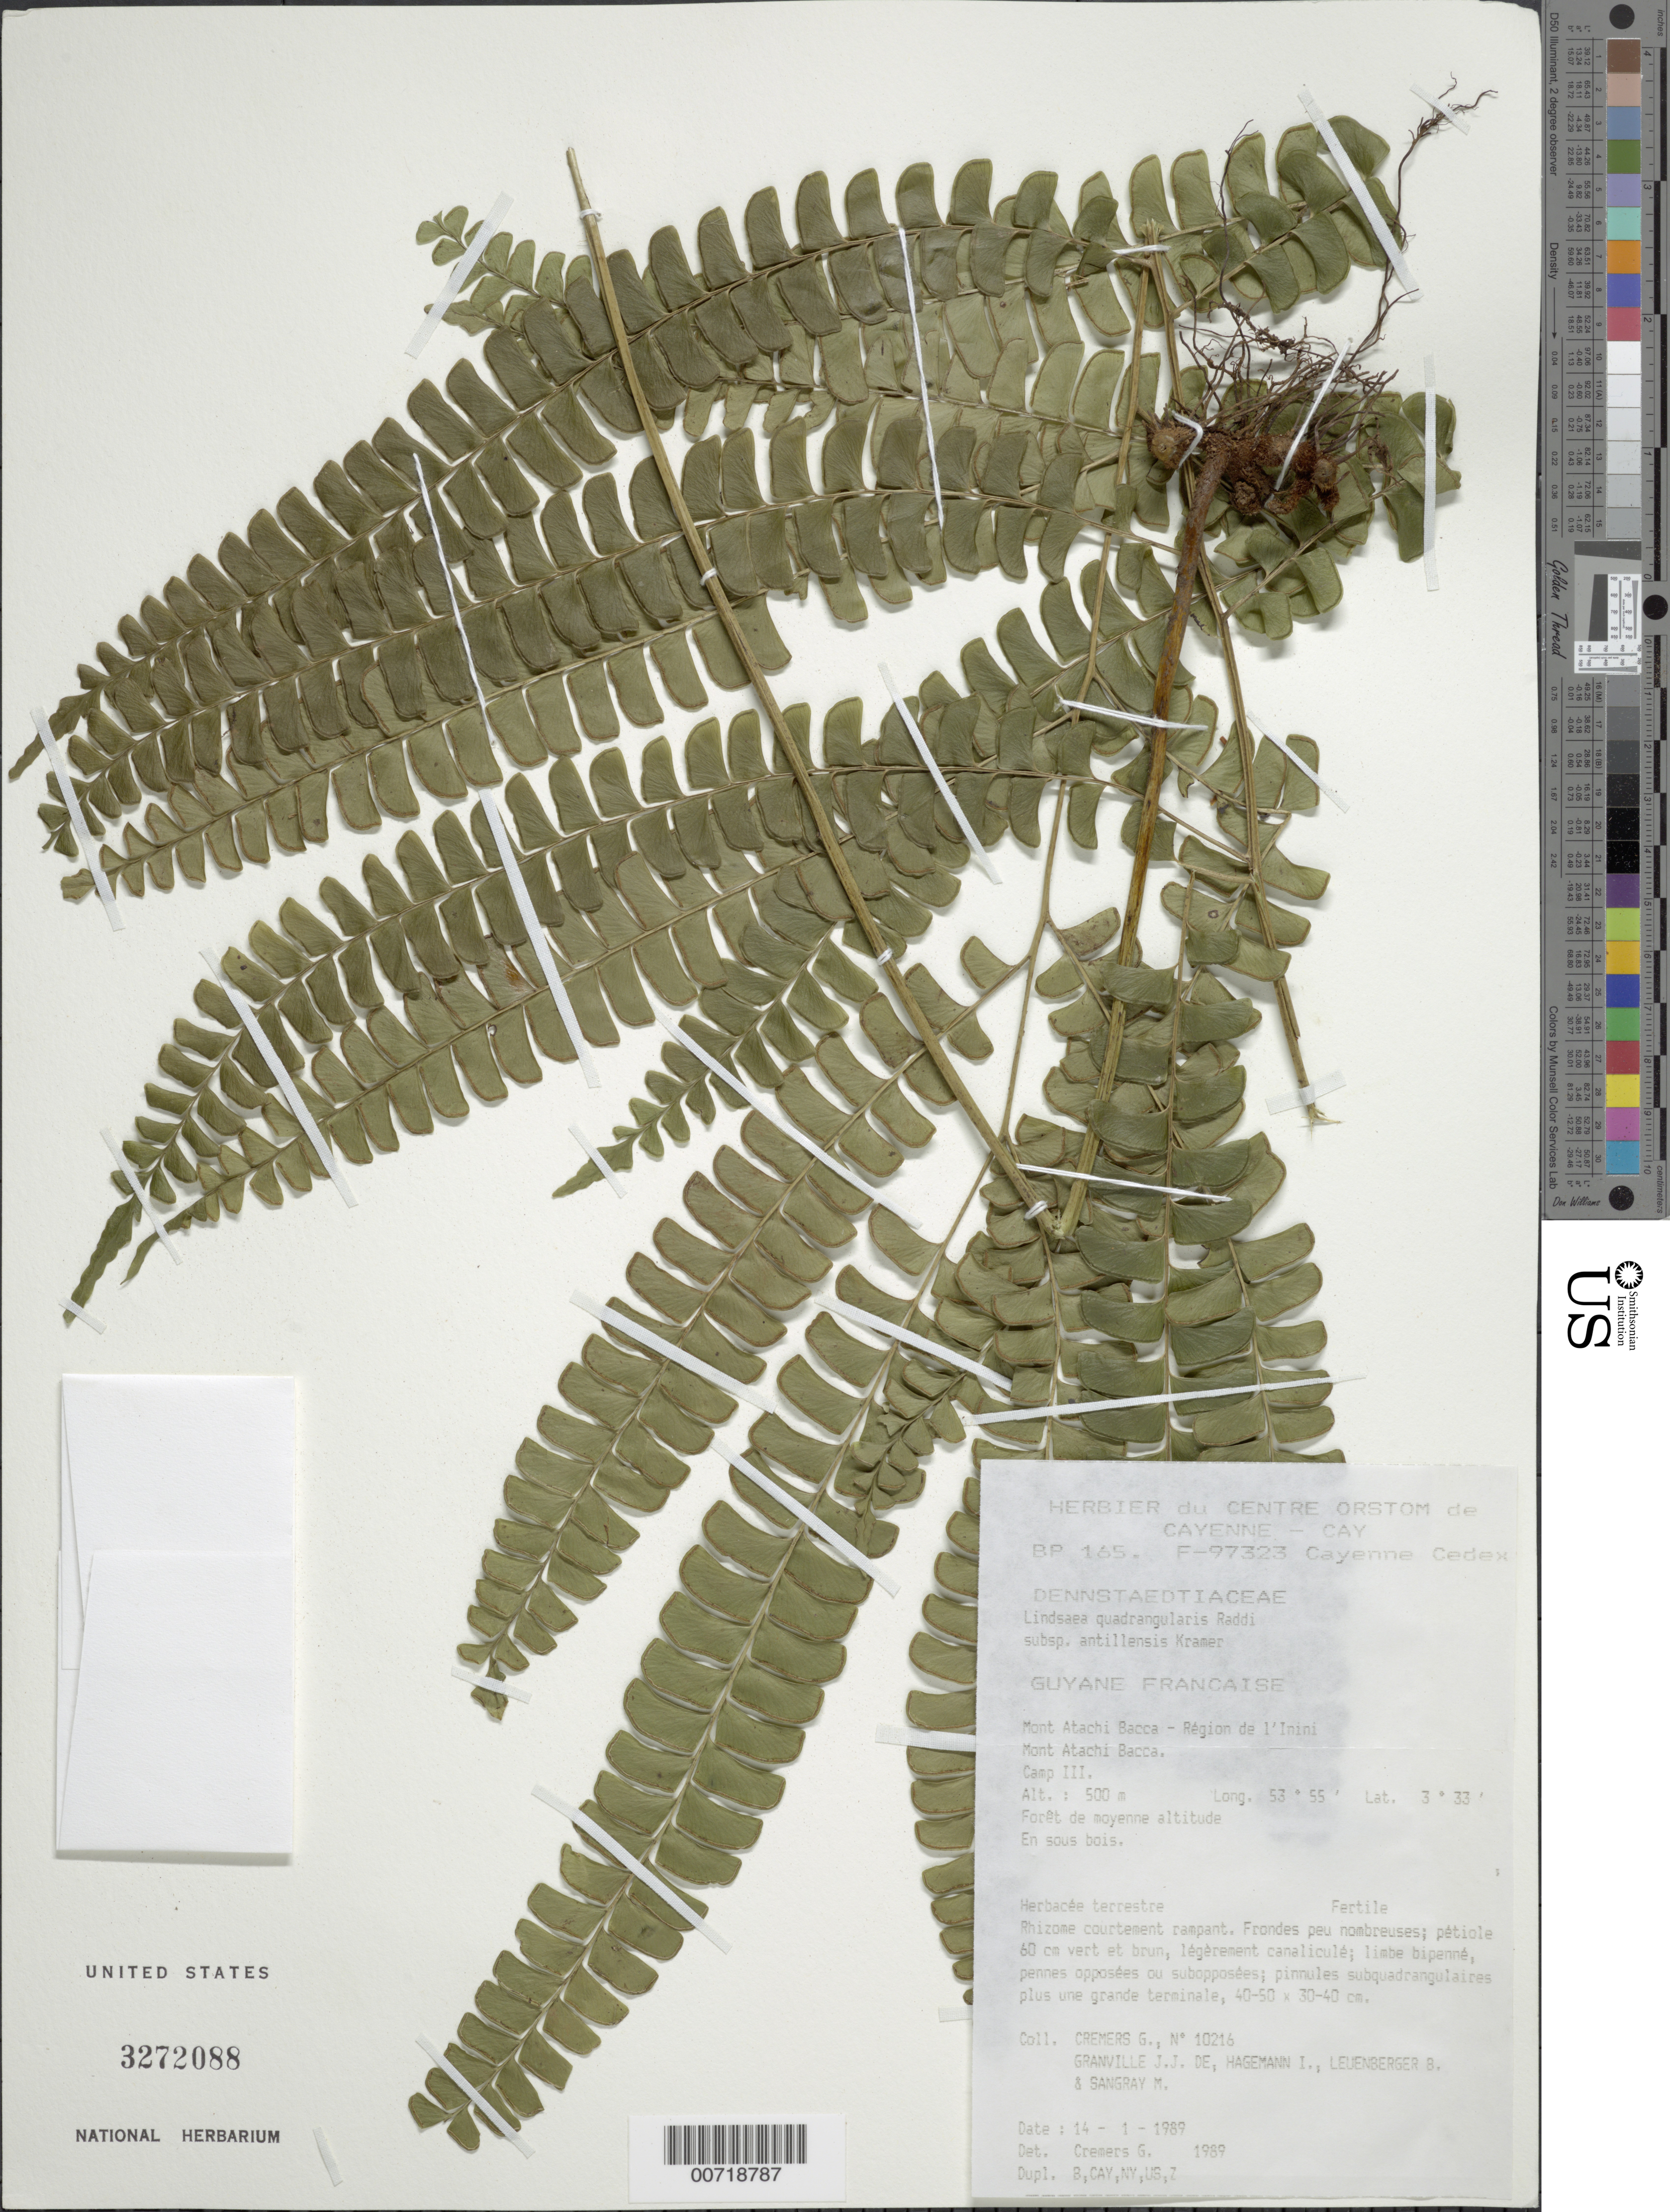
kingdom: Plantae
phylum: Tracheophyta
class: Polypodiopsida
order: Polypodiales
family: Lindsaeaceae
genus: Lindsaea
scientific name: Lindsaea quadrangularis subsp. antillensis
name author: K.U. Kramer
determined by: Cremers, Georges A.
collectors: G. Cremers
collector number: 10216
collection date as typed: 14-Jan-89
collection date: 1989-01-14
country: French Guiana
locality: Mont Atachi Bacca, région de l'Inini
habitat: Forest, middle altitude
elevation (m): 500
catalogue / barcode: US 3272088